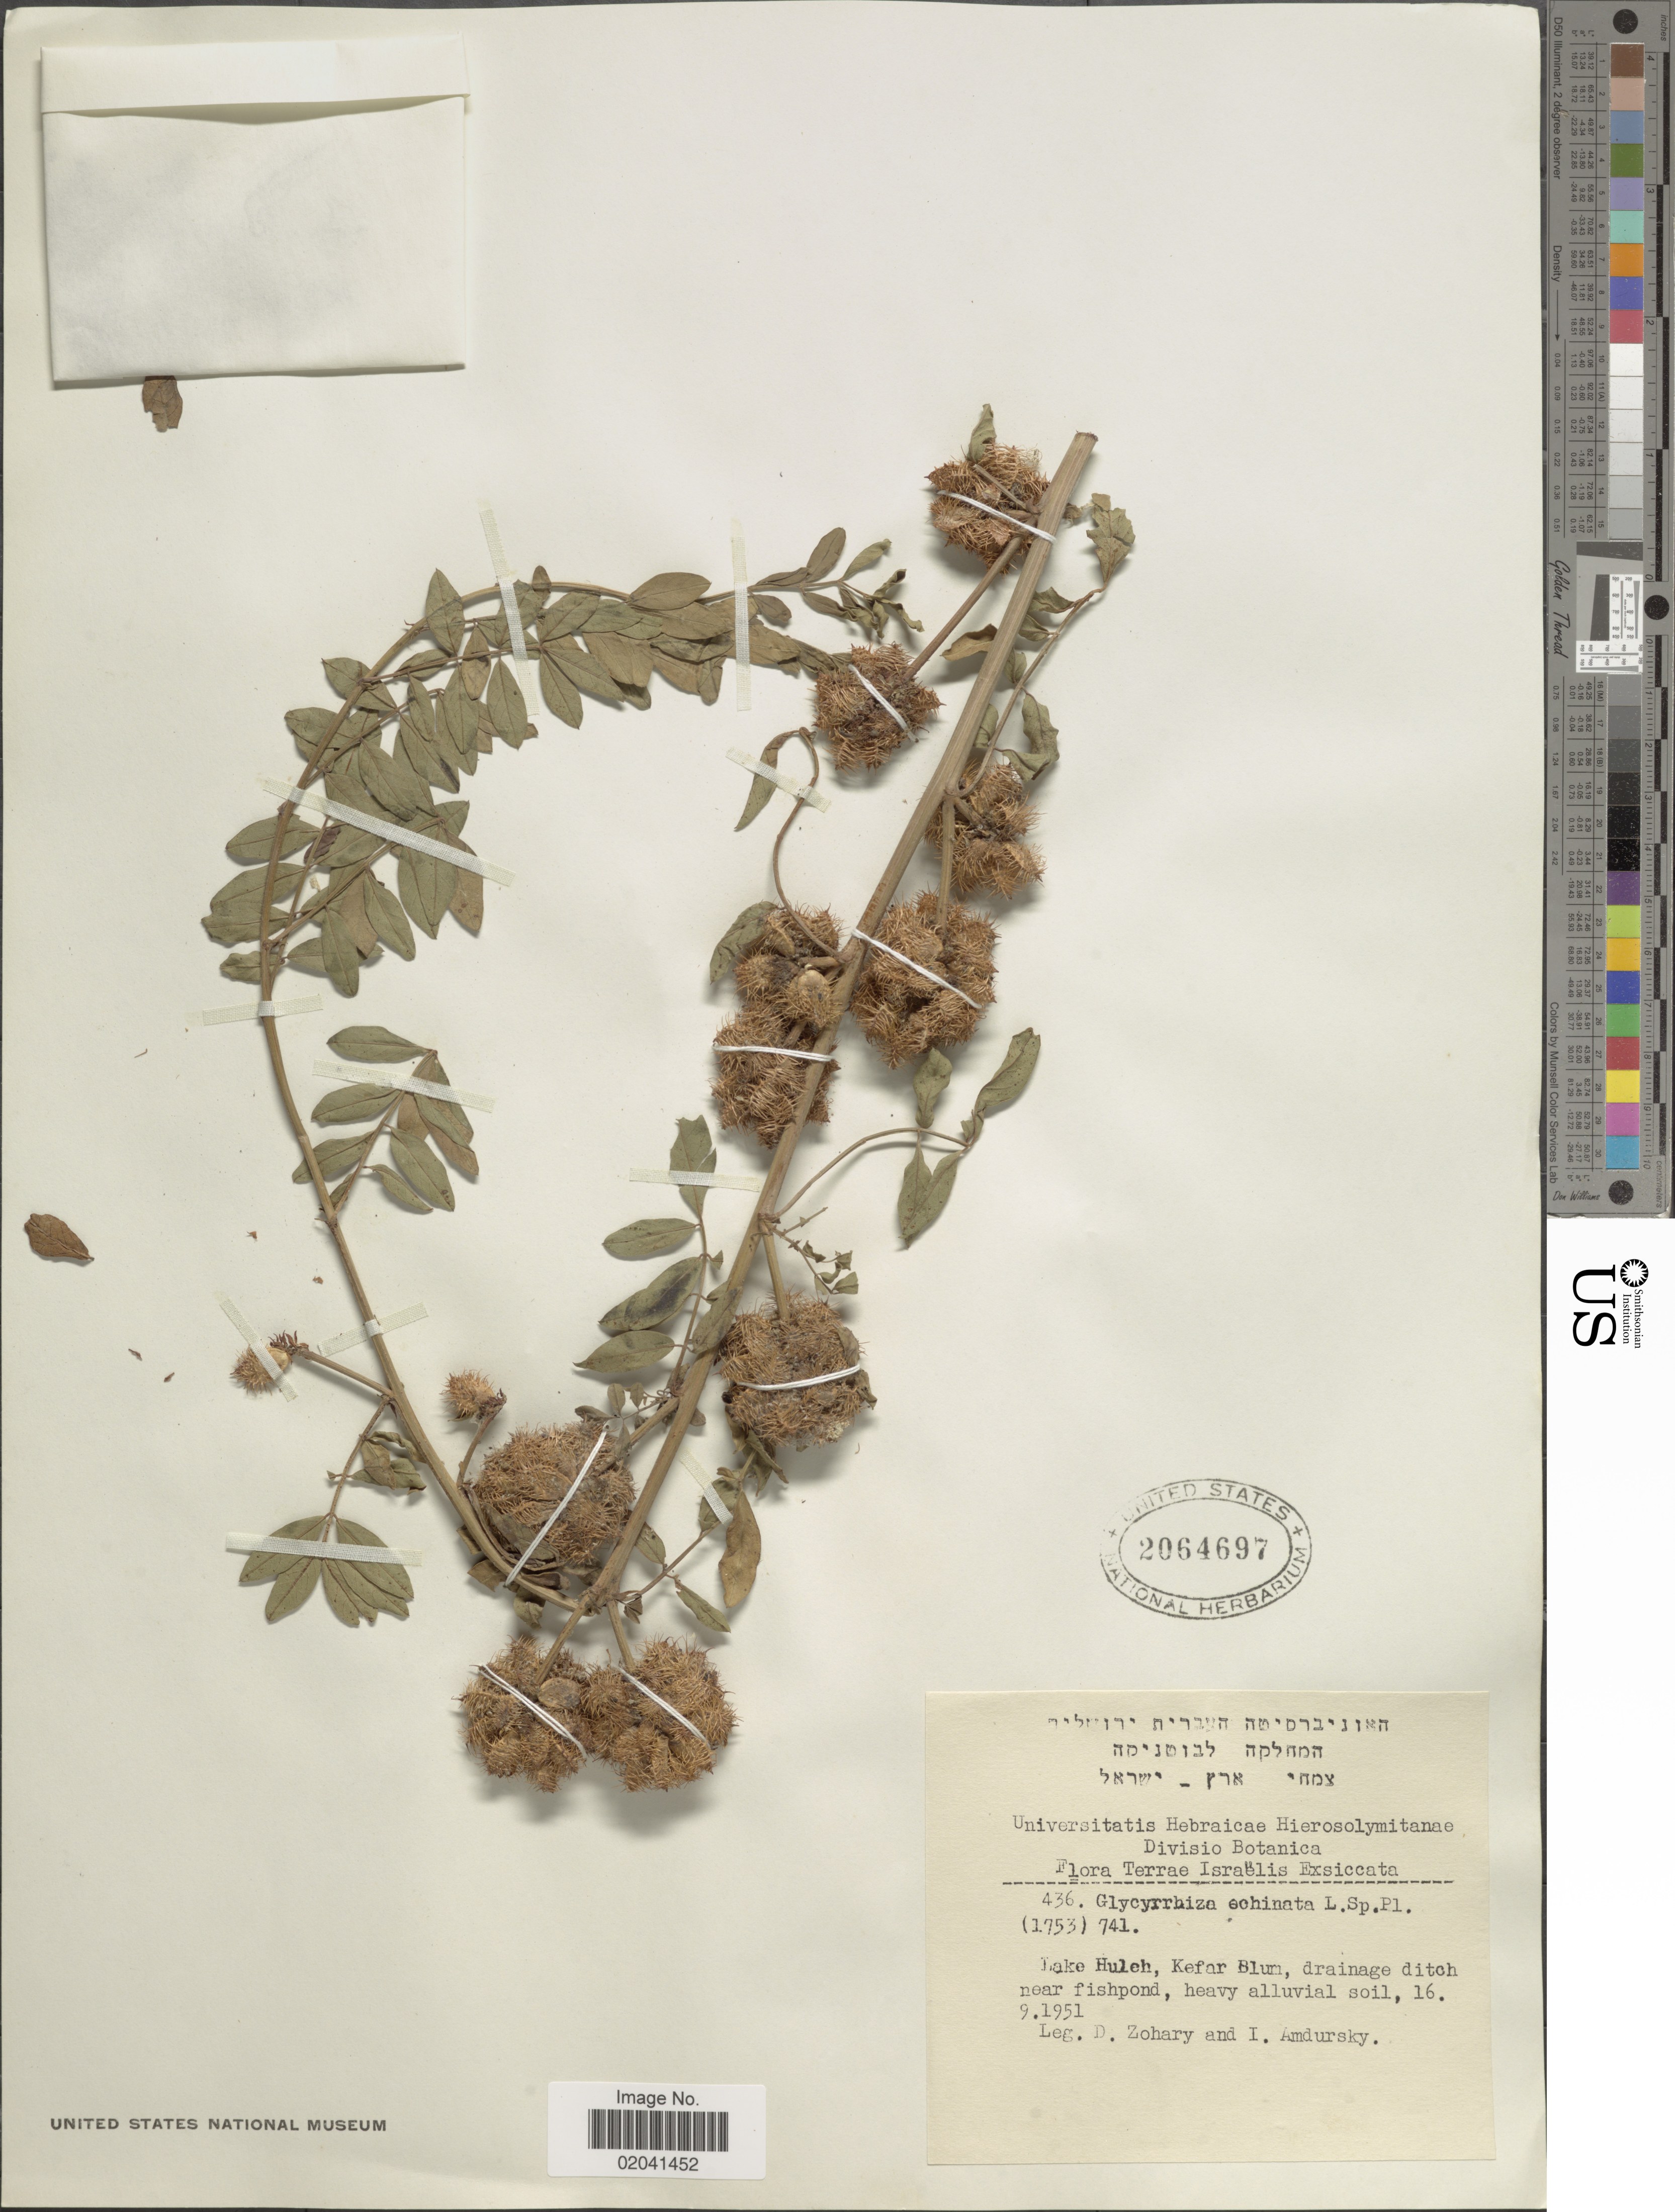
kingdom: Plantae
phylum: Tracheophyta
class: Magnoliopsida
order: Fabales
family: Fabaceae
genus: Glycyrrhiza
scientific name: Glycyrrhiza echinata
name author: L.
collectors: D. Zohary & I. Amdursky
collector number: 436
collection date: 1951-09-16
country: Israel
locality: Lake Huleh, Kefar Blum, drainage ditch near fishpond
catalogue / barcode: US 2064697